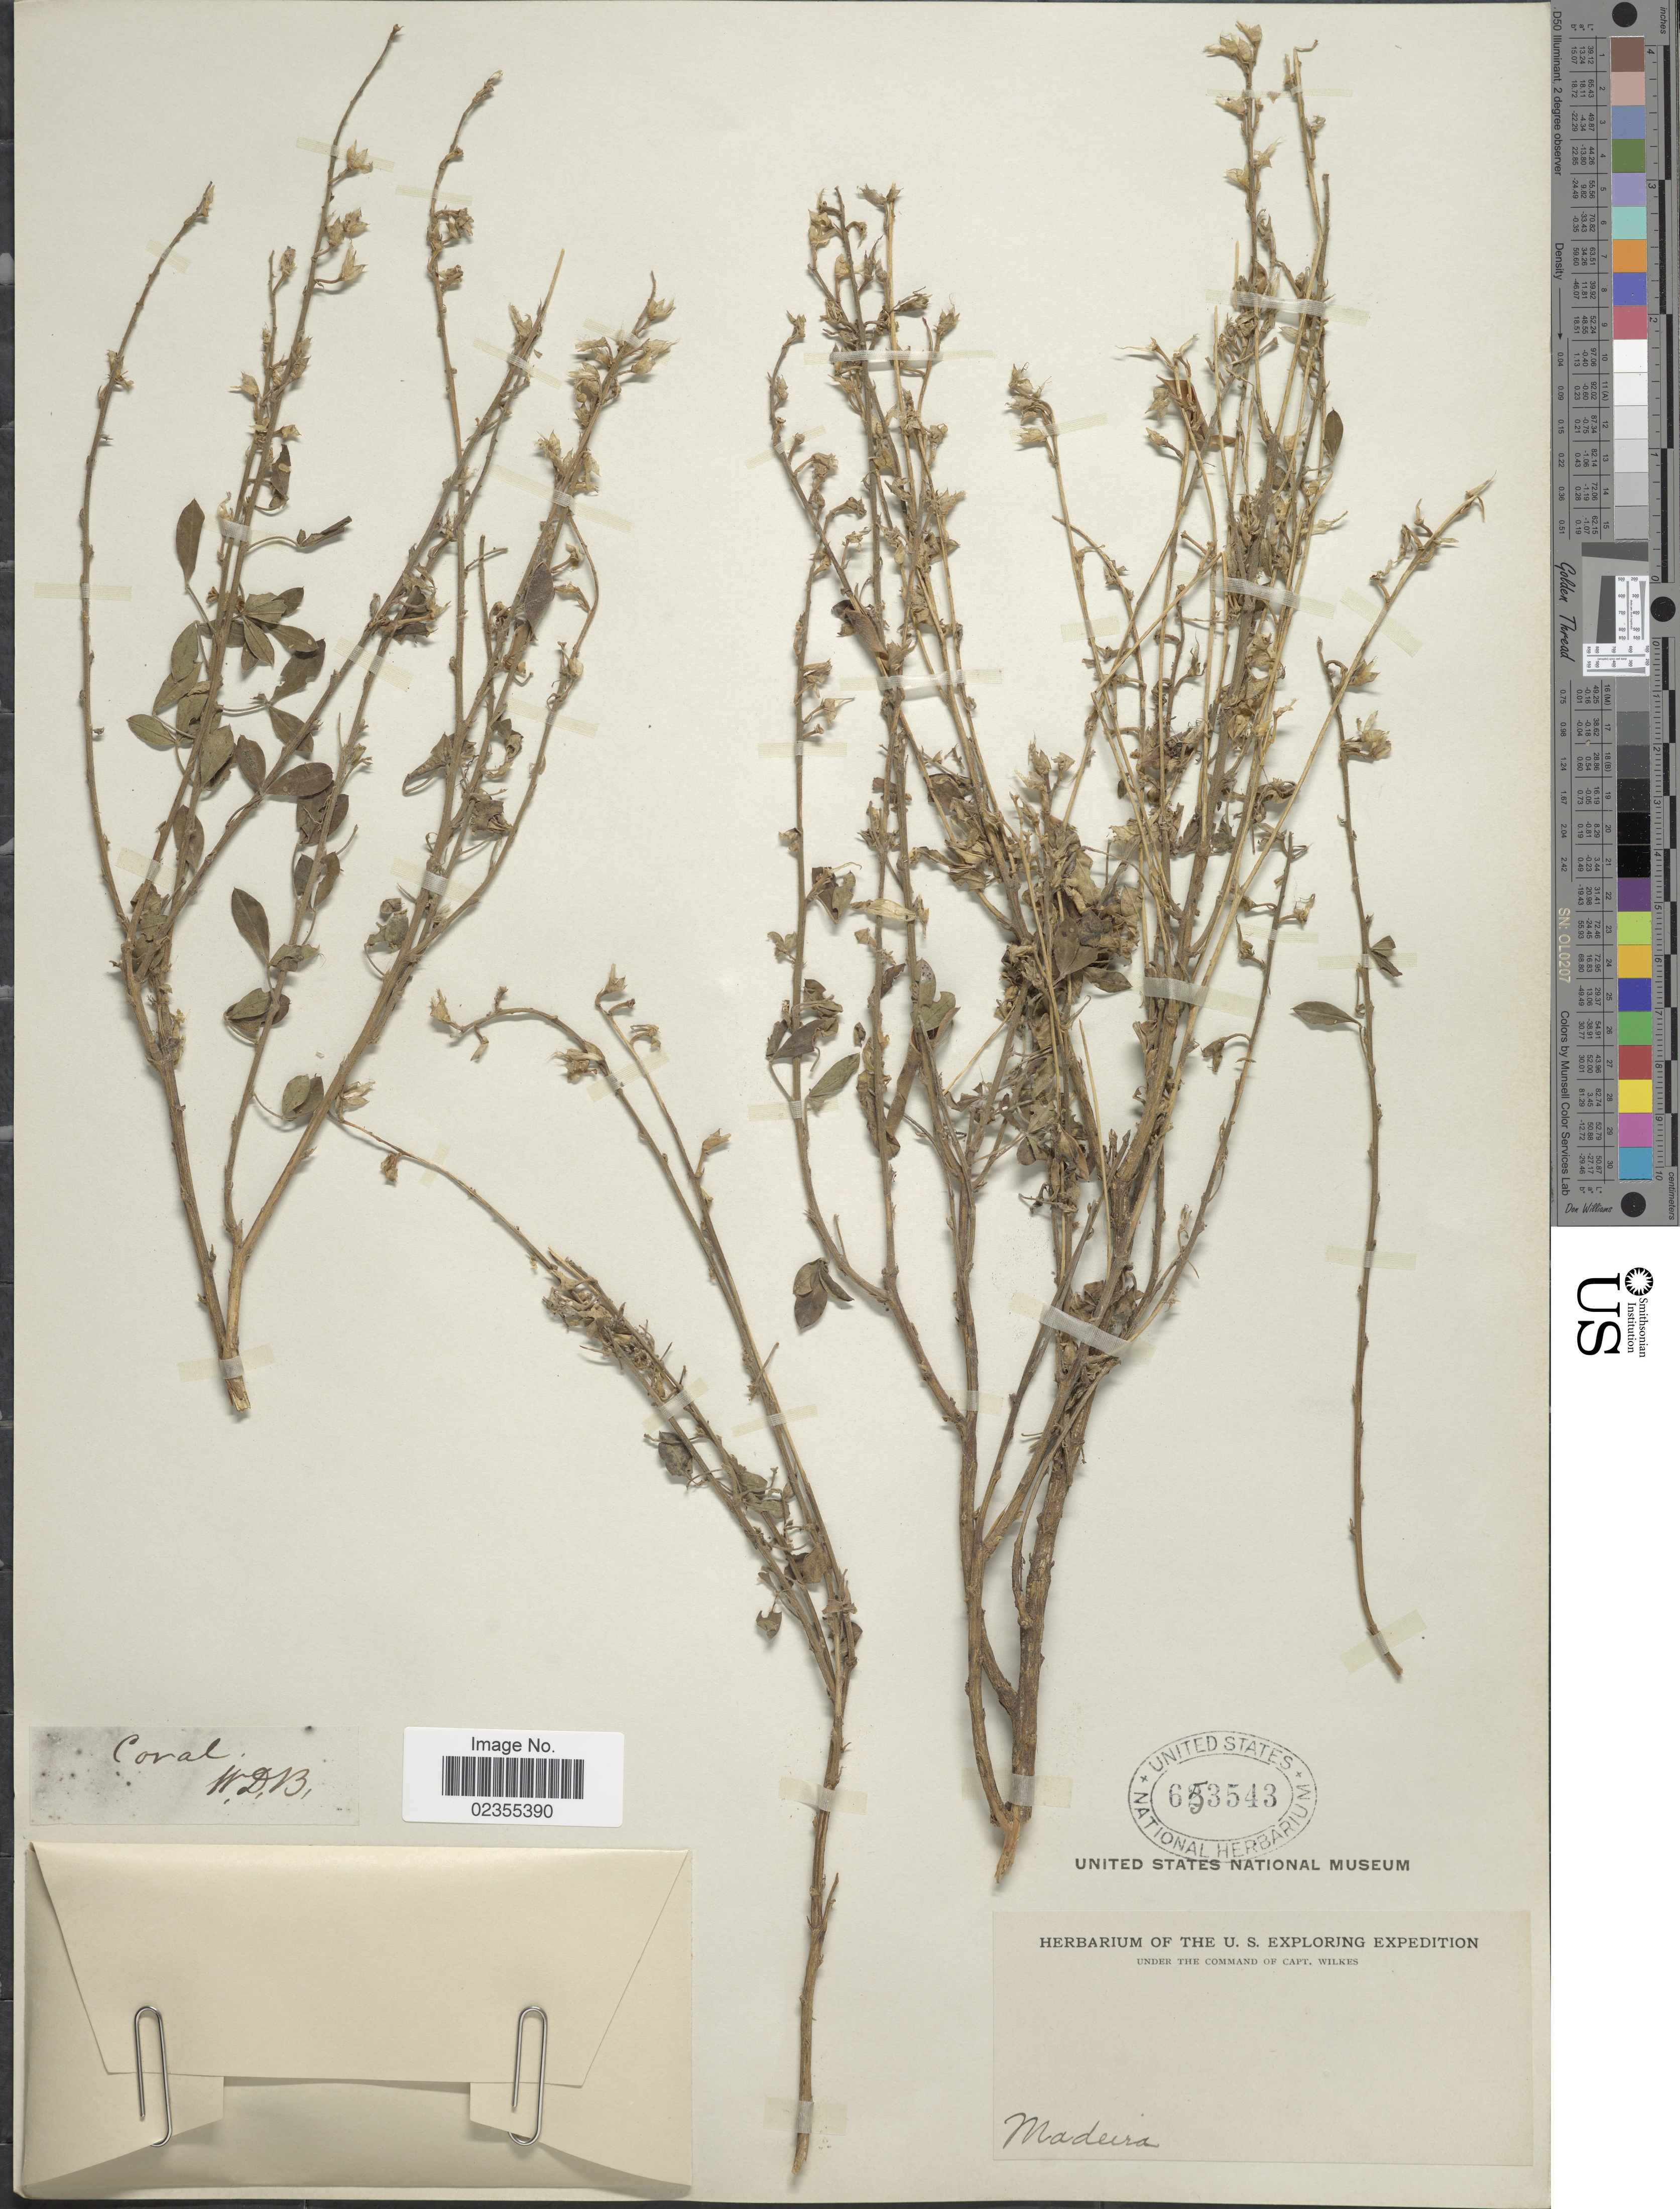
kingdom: Plantae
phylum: Tracheophyta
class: Magnoliopsida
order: Fabales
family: Fabaceae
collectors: W. D. Brackenridge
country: Portugal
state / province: Madeira (Aut. Reg.)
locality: Coval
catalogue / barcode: US 653543